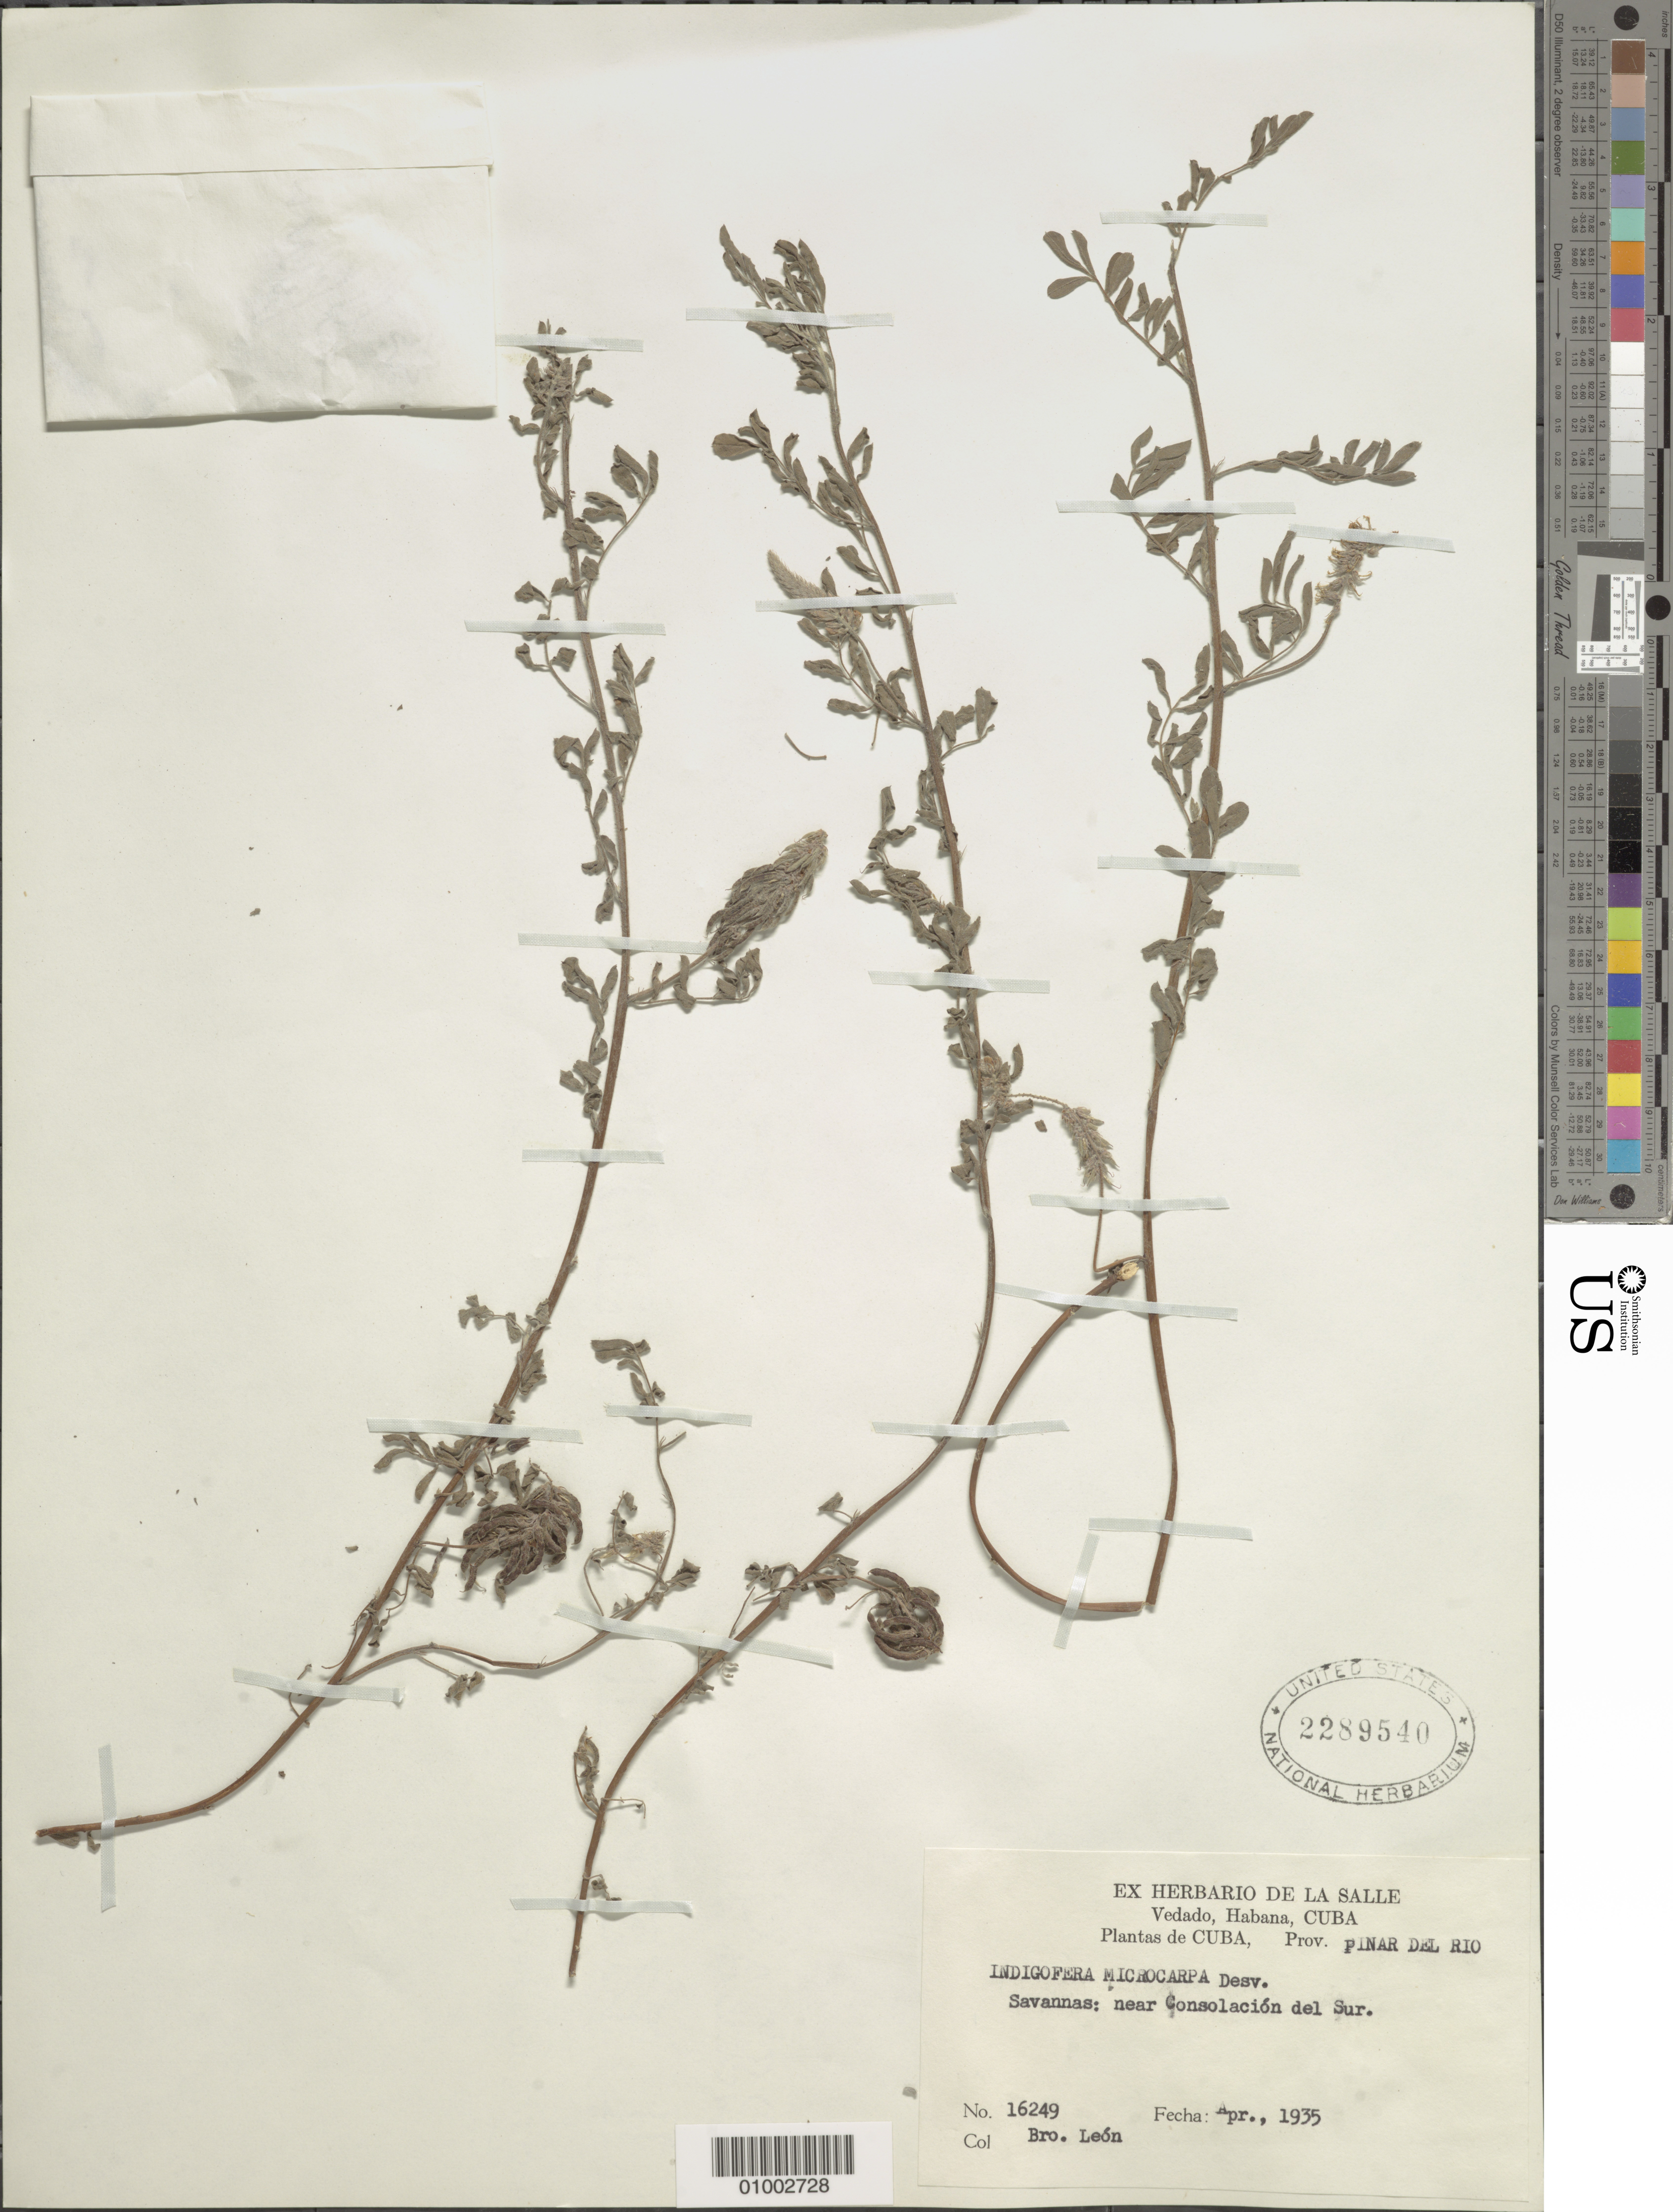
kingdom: Plantae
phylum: Tracheophyta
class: Magnoliopsida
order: Fabales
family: Fabaceae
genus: Indigofera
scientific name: Indigofera microcarpa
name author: Desv.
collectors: Bro. León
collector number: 16249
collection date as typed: Apr 1935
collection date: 1935-04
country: Cuba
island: Cuba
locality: Savannas, near Consolacion del Sur, Province of Pinar del Rio, Vedado, Habana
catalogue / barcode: US 2289540